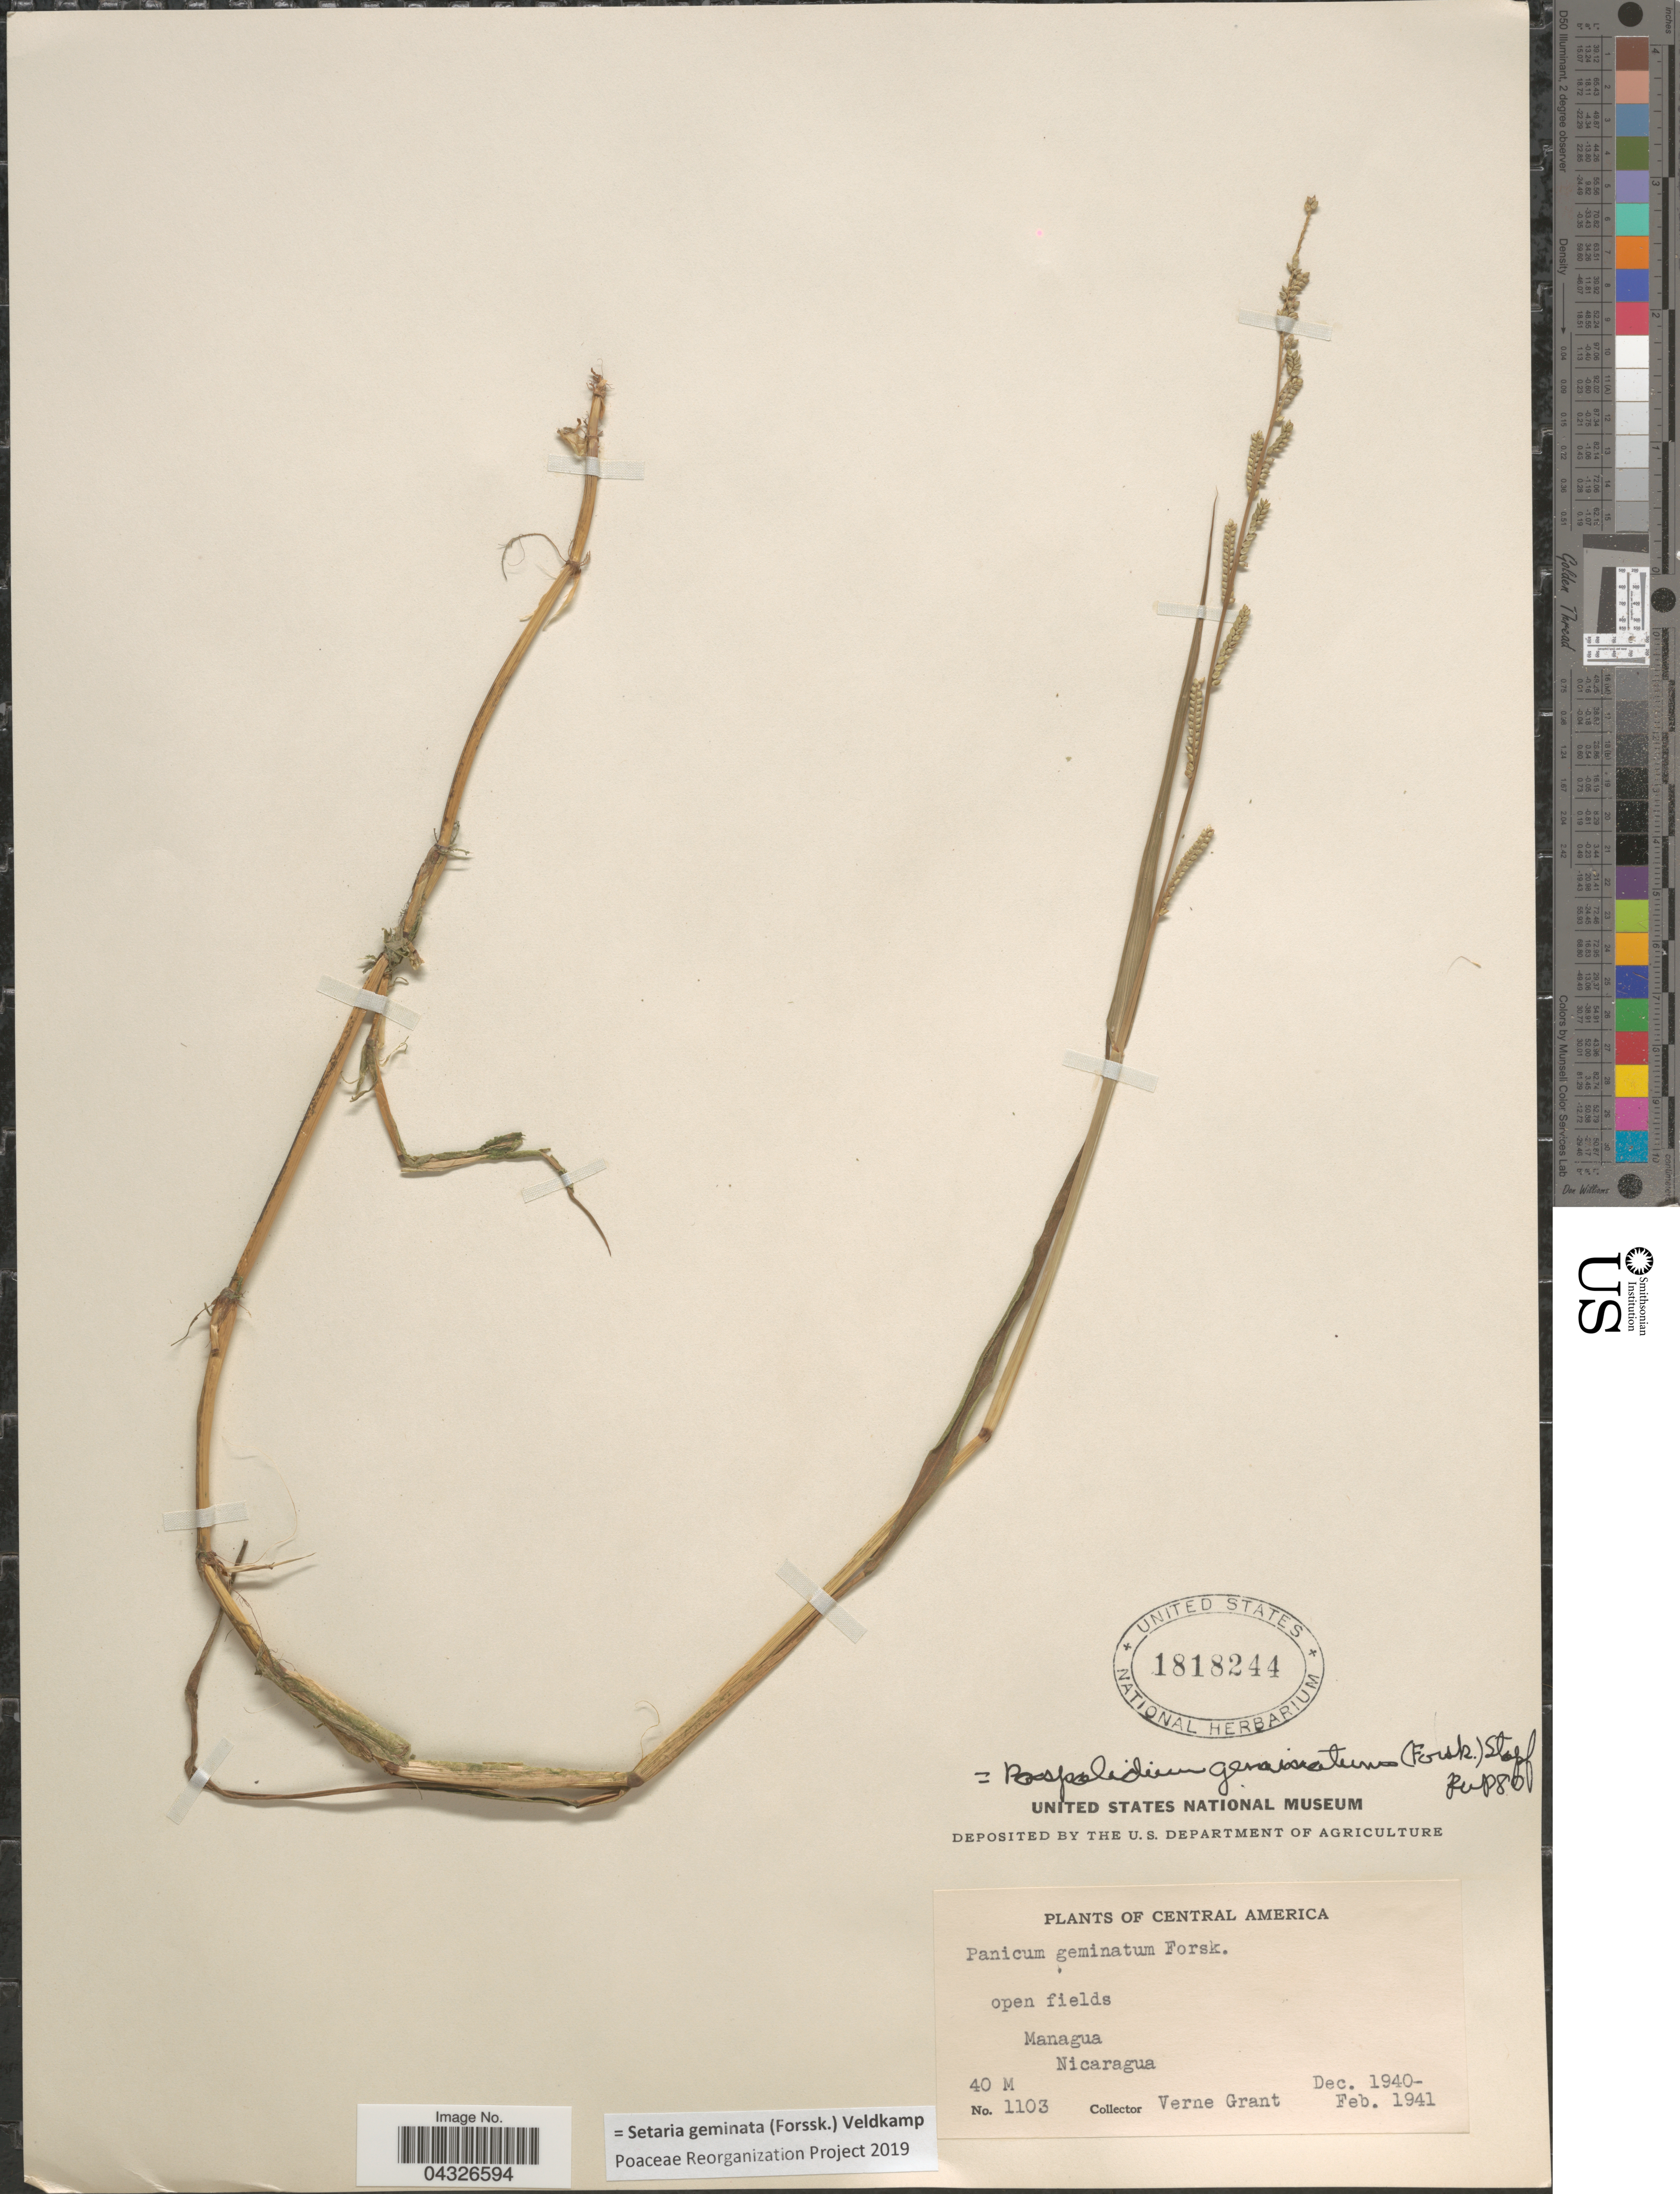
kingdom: Plantae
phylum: Tracheophyta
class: Liliopsida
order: Poales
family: Poaceae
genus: Setaria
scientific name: Setaria geminata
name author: (Forssk.) Veldkamp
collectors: V. Grant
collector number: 1103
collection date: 1940-12/1941-02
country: Nicaragua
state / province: Managua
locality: Open fields, Managua.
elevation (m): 40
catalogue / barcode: US 1818244